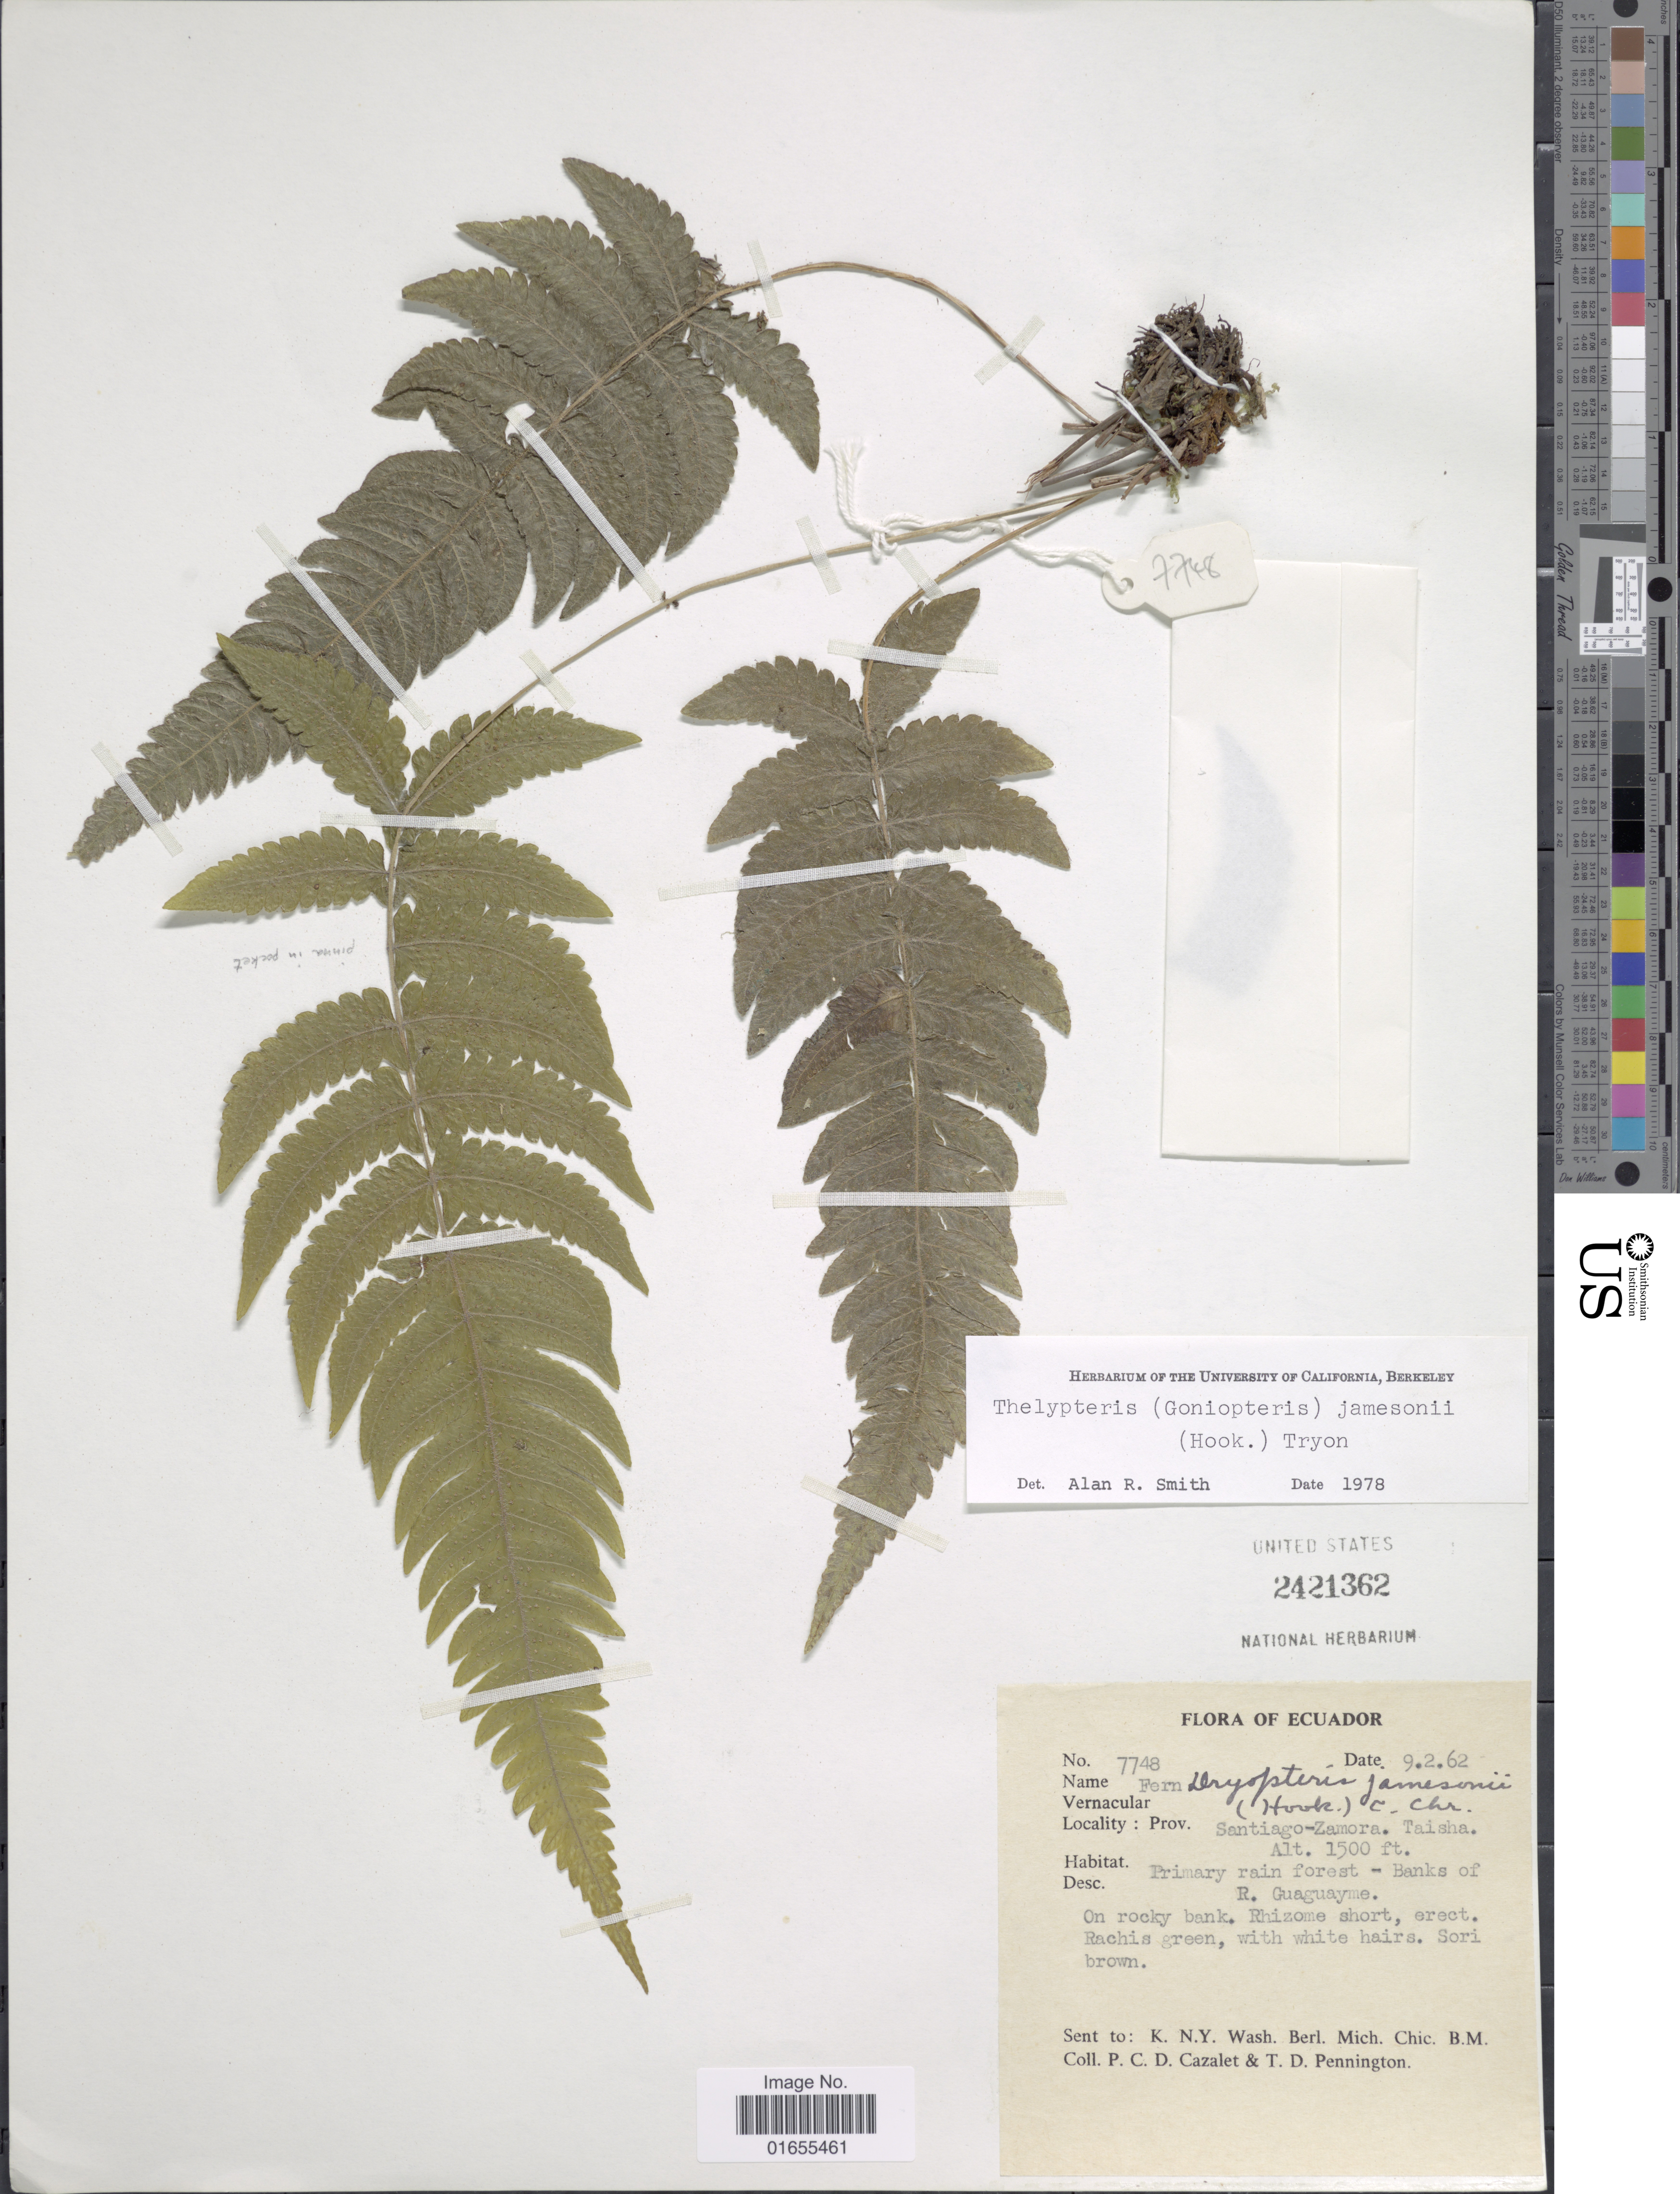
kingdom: Plantae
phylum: Tracheophyta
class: Polypodiopsida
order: Polypodiales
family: Thelypteridaceae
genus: Goniopteris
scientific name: Goniopteris jamesonii (Hook. f.) comb. nov., ined 2015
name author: (Hook. f.)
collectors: P. C. D. Cazalet & T. D. Pennington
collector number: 7748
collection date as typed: Transcribed d/m/y: 9/2/62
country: Ecuador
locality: Prov. Santiago - Zamora. Taisha. Banks of R. Guaguayme.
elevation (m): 457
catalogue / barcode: US 2421362